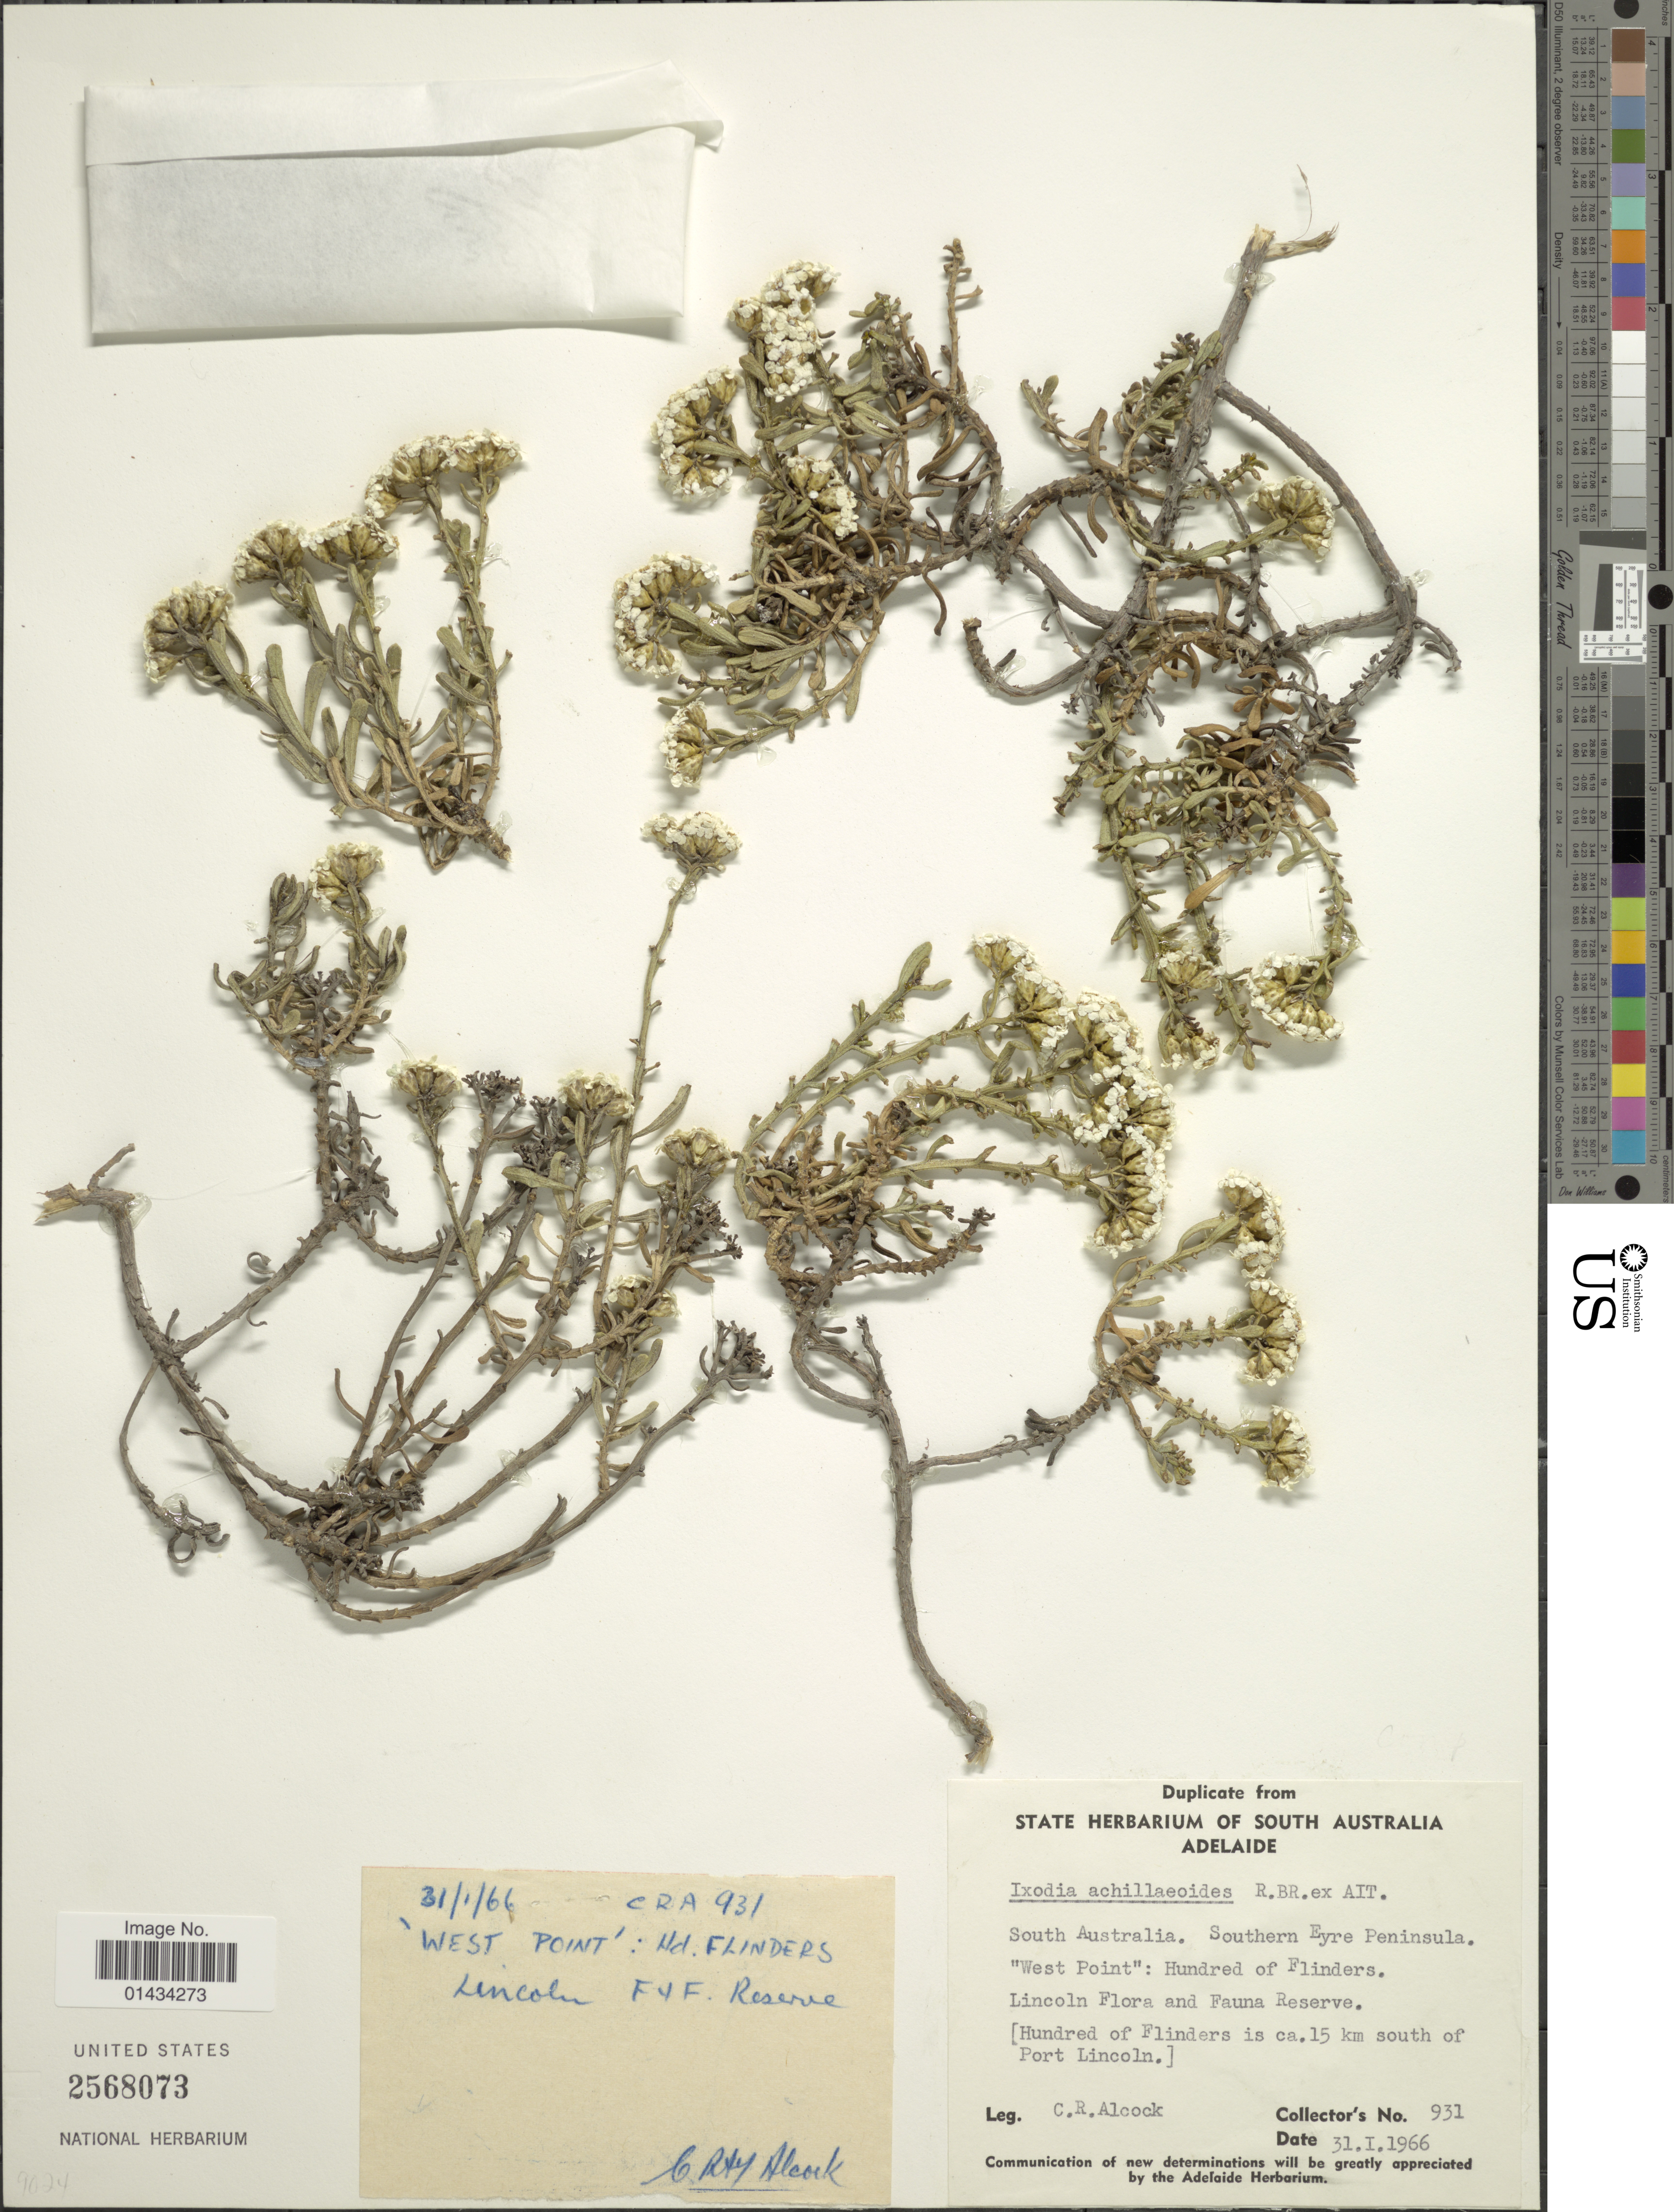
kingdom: Plantae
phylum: Tracheophyta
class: Magnoliopsida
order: Asterales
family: Asteraceae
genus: Ixodia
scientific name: Ixodia achillaeoides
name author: R. Br.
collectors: C. Alcock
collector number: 931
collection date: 1966-01-31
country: Australia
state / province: South Australia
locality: Southern Eyre Peninsula, "West Point": Hundred of Flinders, Lincoln Flora and Fauna Reserve, (Hundred of Flinders is ca. 15 km south of Port Lincoln)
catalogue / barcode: US 2568073